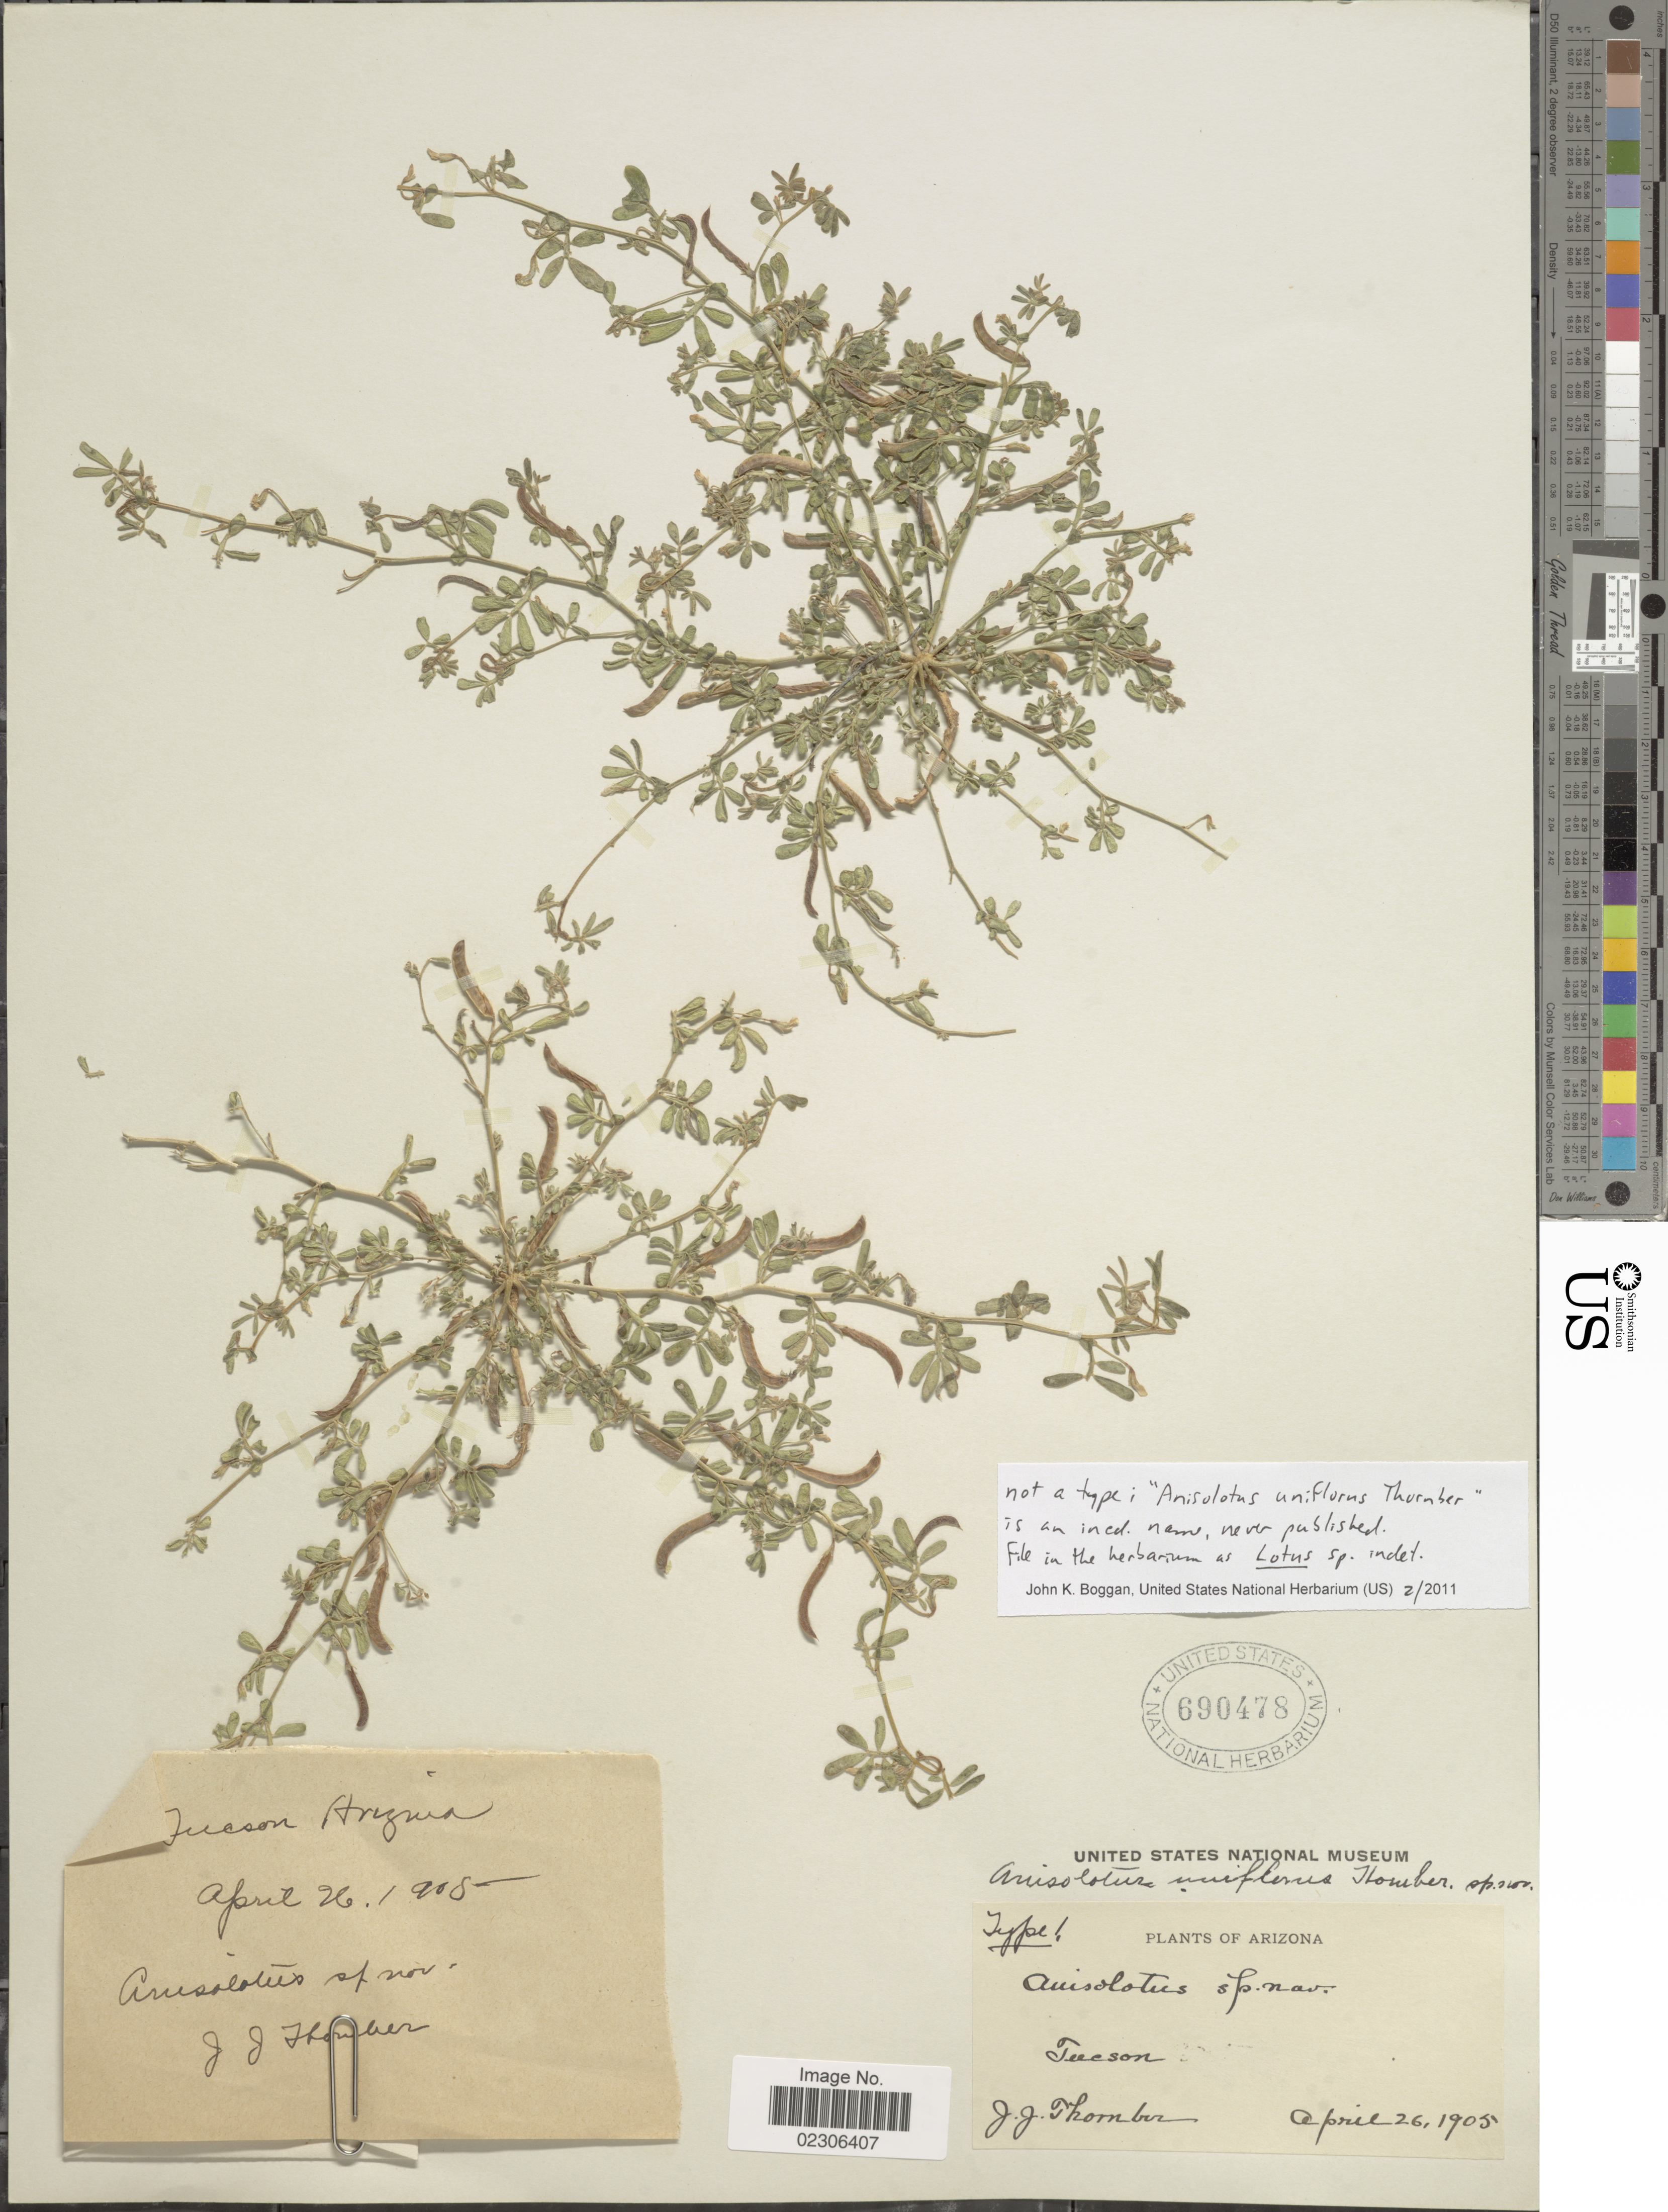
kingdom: Plantae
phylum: Tracheophyta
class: Magnoliopsida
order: Fabales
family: Fabaceae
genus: Lotus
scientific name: Lotus sp.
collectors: J. Thornber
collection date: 1905-04-26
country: United States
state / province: Arizona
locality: Arizona, Tucson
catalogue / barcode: US 690478